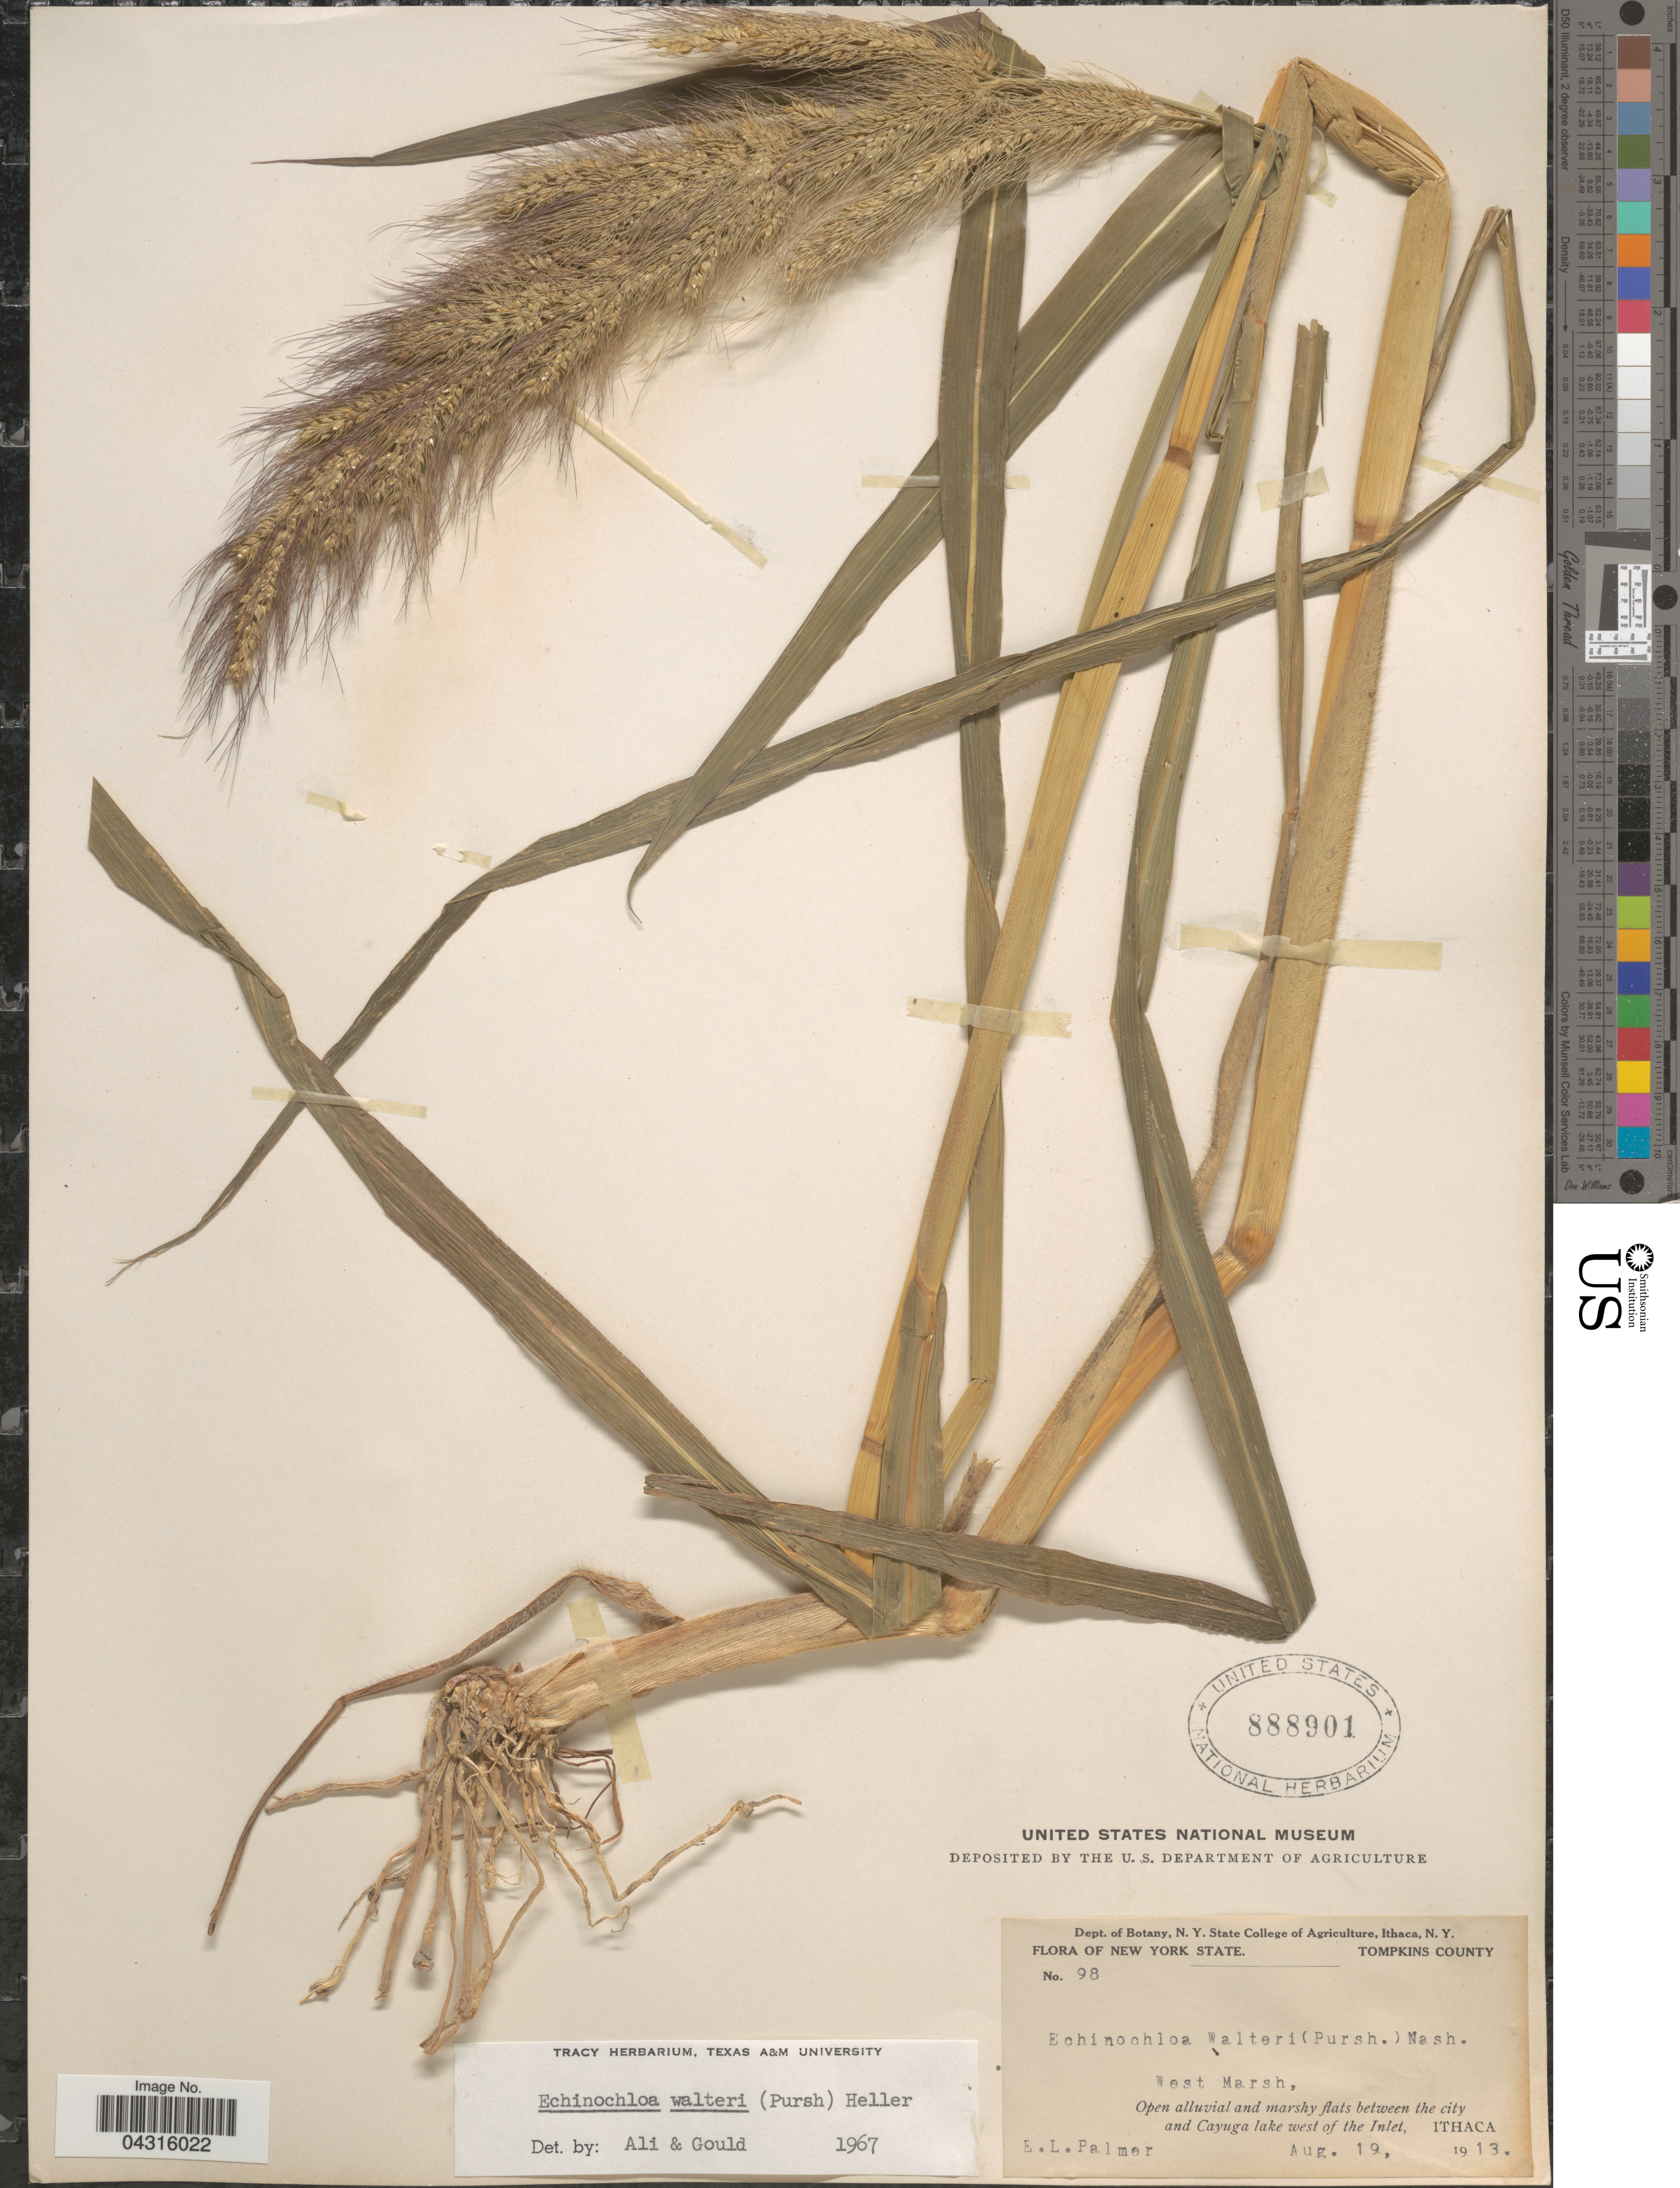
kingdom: Plantae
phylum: Tracheophyta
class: Liliopsida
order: Poales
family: Poaceae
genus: Echinochloa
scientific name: Echinochloa walteri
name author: (Pursh) A. Heller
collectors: E. L. Palmer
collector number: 98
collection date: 1913-08-19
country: United States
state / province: New York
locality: Tompkins County. West Marsh, Open alluvial and marshy flats between the city and Cayuga lake west of the Inlet, Ithaca.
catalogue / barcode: US 888901